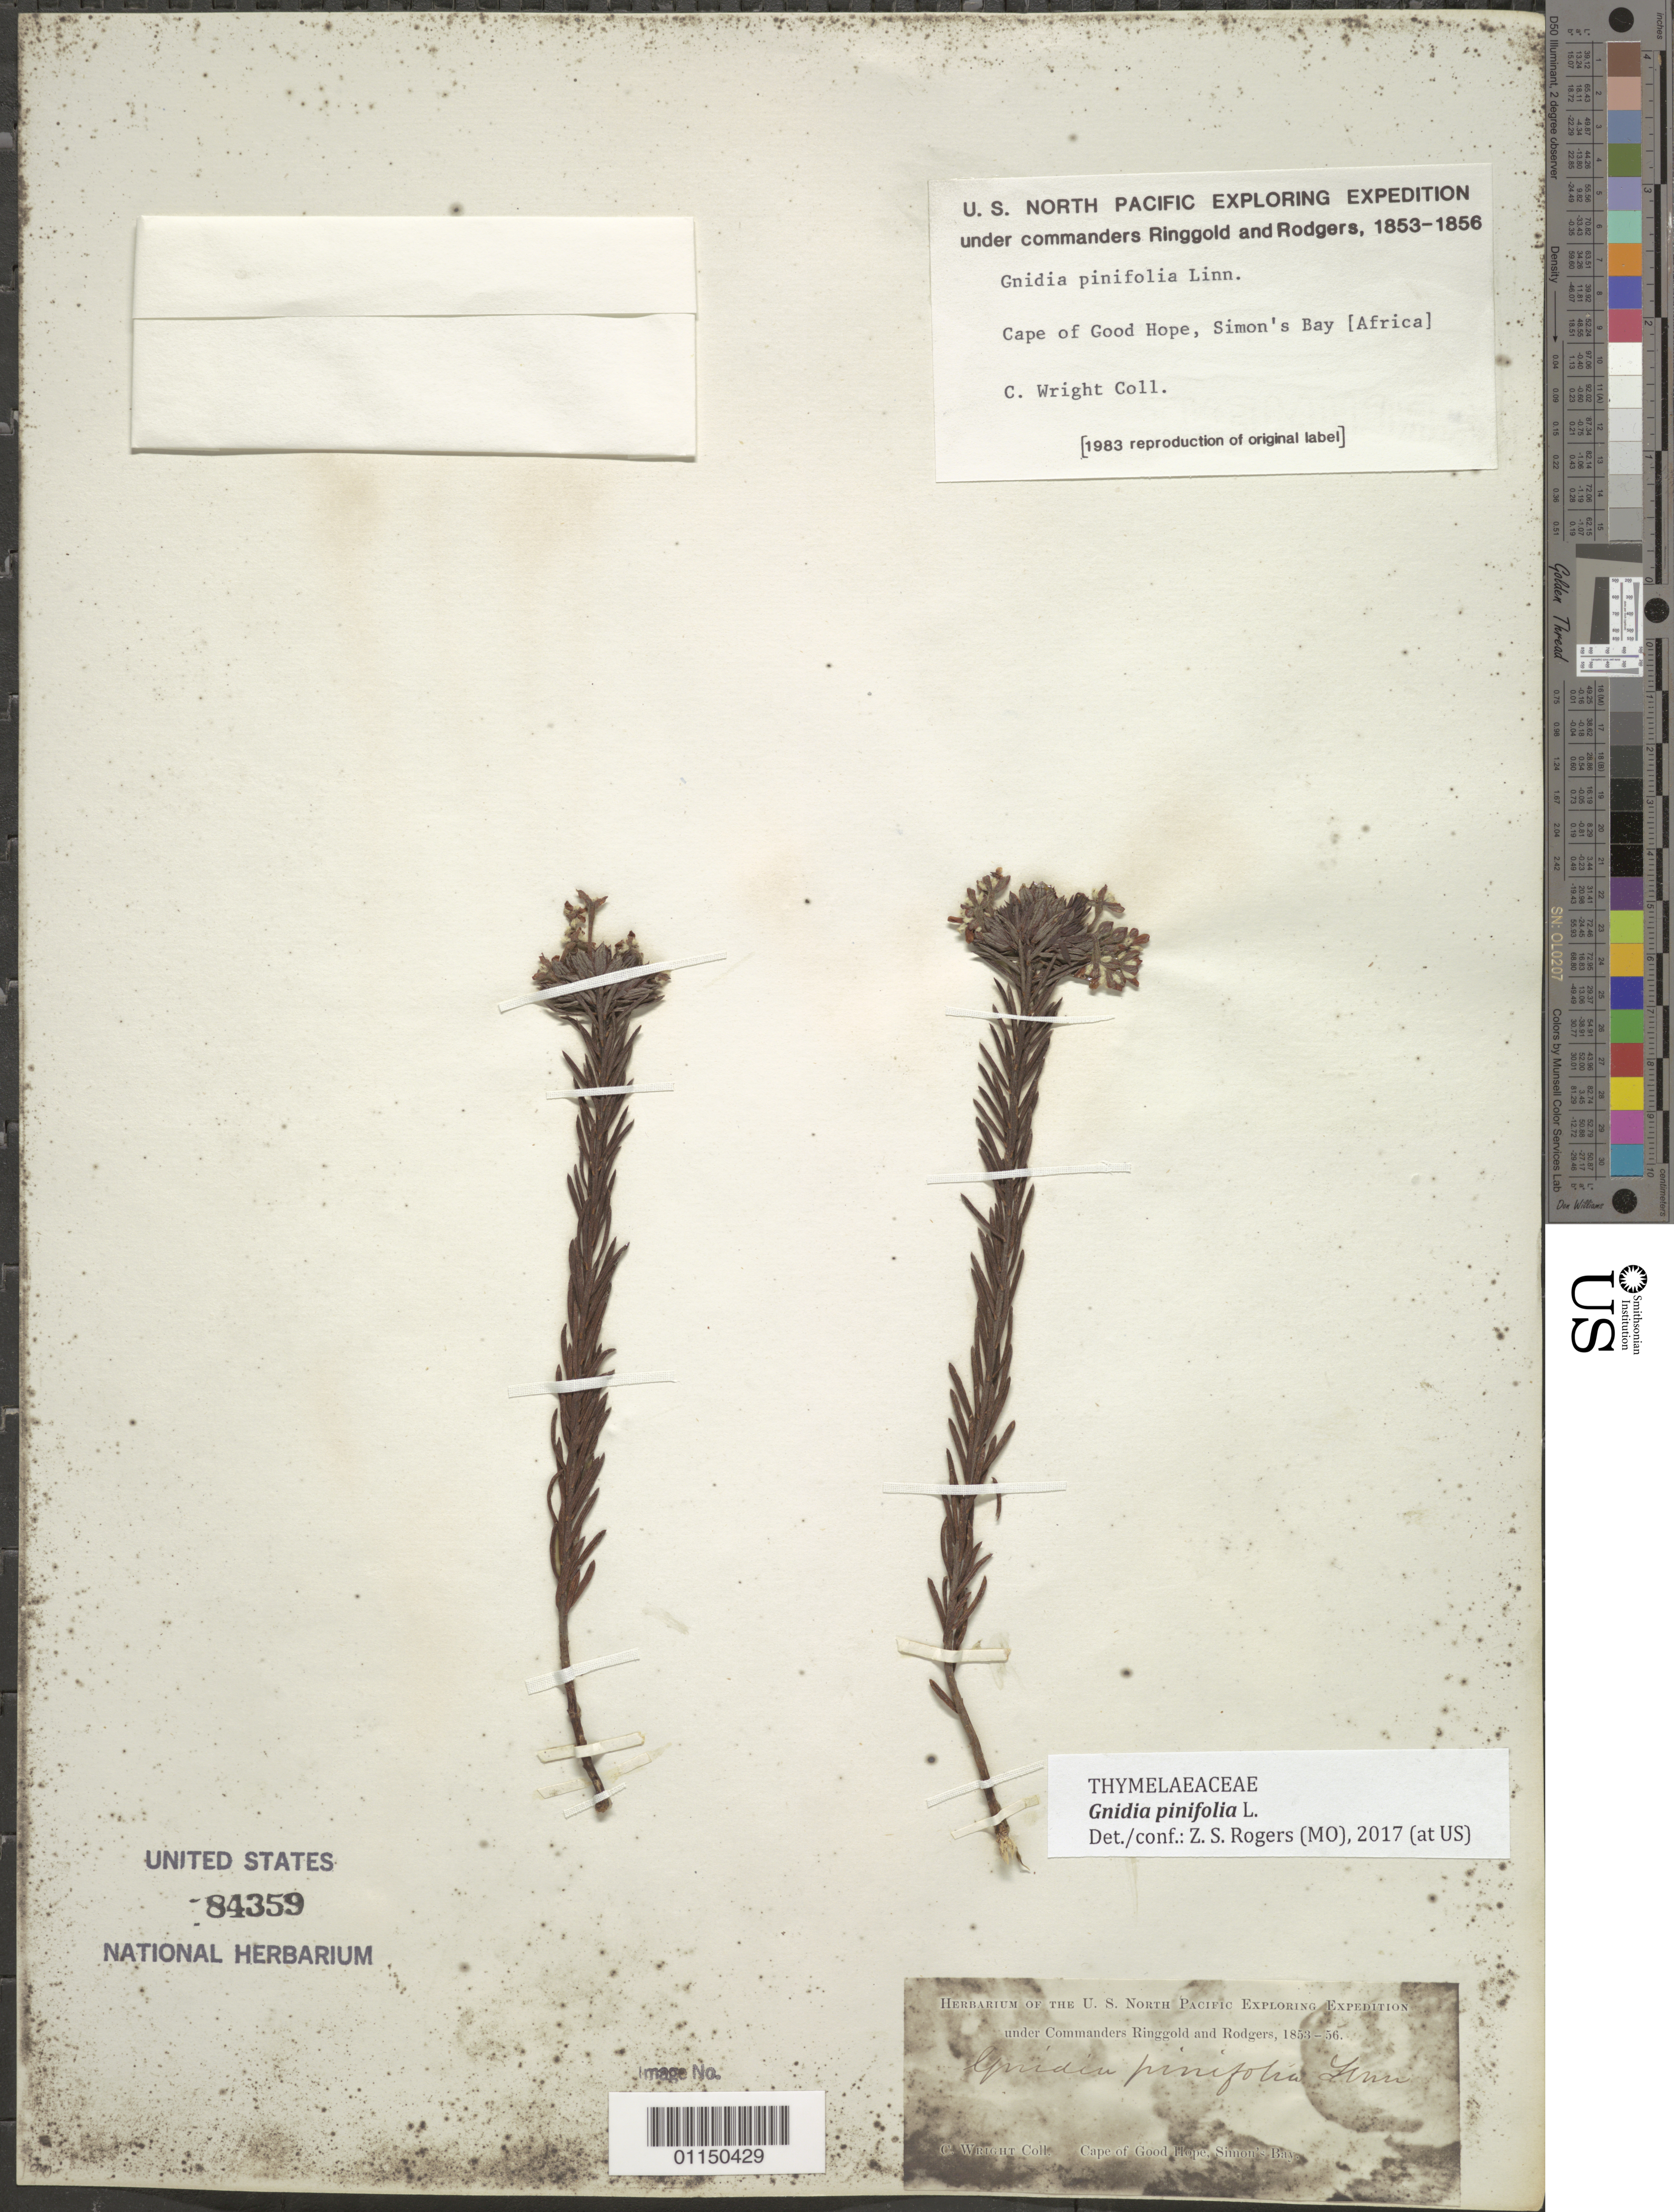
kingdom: Plantae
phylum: Tracheophyta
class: Magnoliopsida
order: Malvales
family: Thymelaeaceae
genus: Gnidia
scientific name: Gnidia pinifolia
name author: L.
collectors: C. Wright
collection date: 1853/1856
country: South Africa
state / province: Western Cape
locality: Cape of Good Hope, Simon's Bay.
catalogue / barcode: US 84359